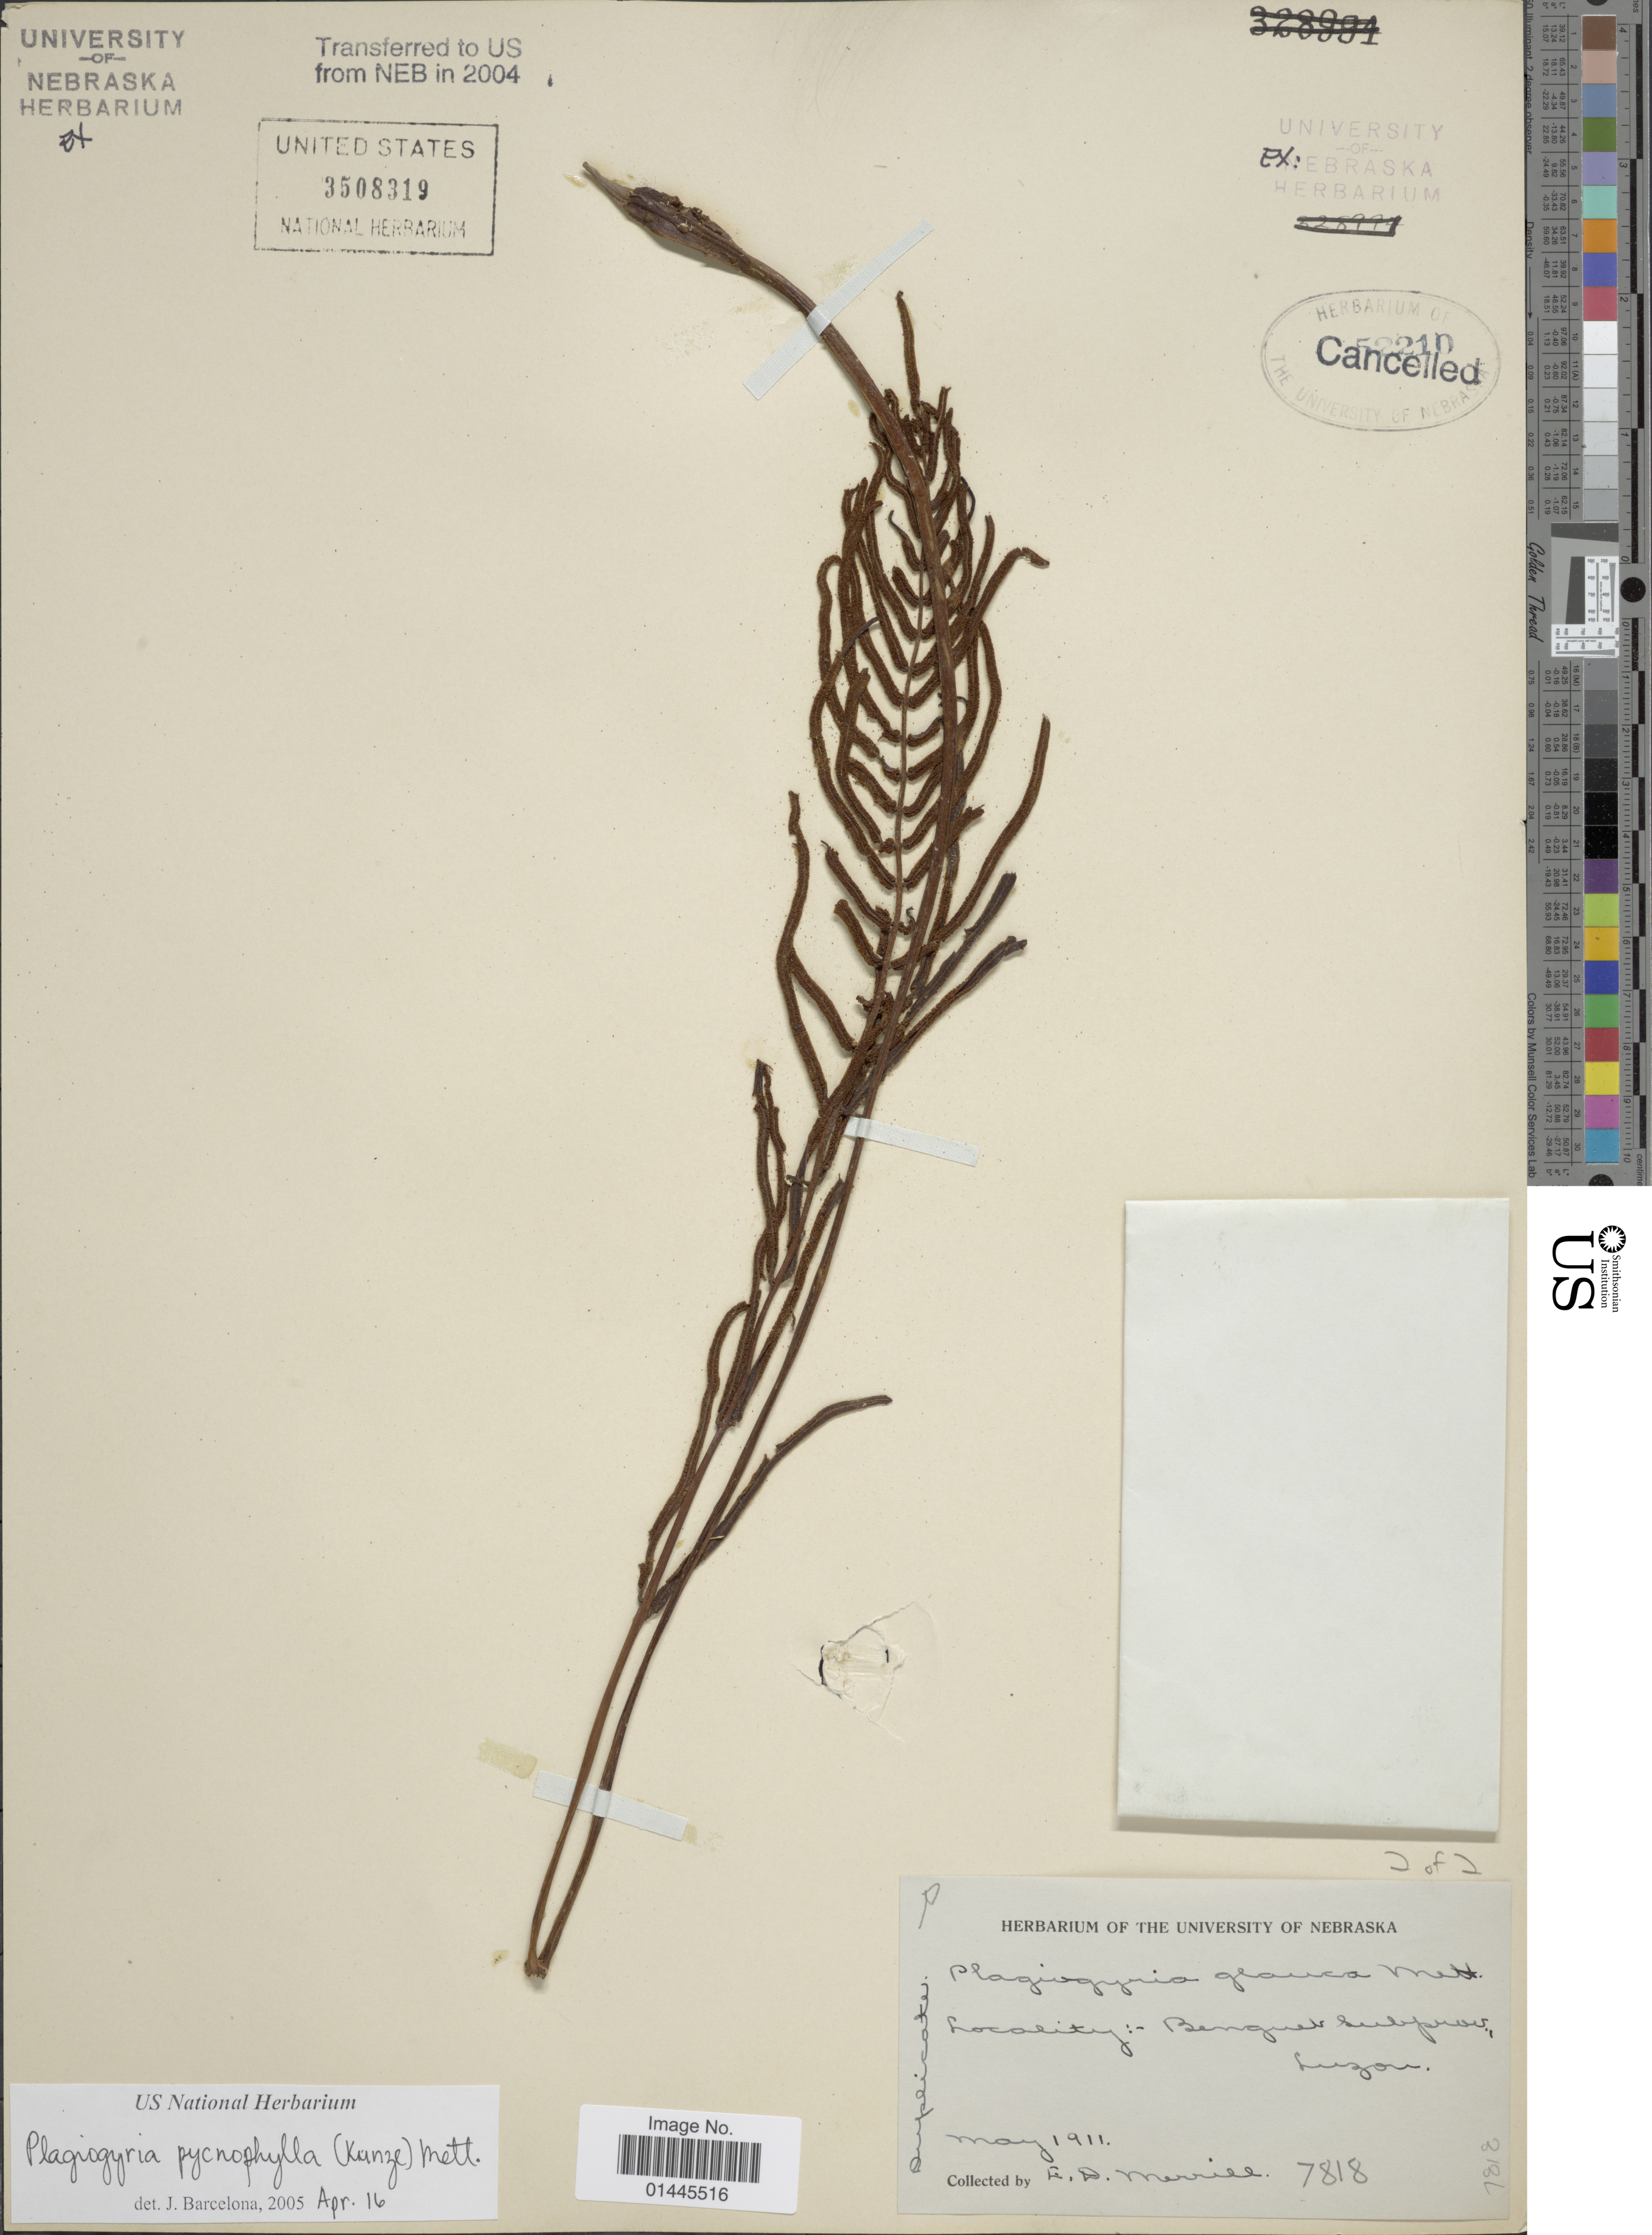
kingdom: Plantae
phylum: Tracheophyta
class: Polypodiopsida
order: Cyatheales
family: Plagiogyriaceae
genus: Plagiogyria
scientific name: Plagiogyria pycnophylla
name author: (Kunze) Mett.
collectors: E. D. Merrill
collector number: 7818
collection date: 1911-05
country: Philippines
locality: Benguet subprovince, Luzon.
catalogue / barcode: US 3508319